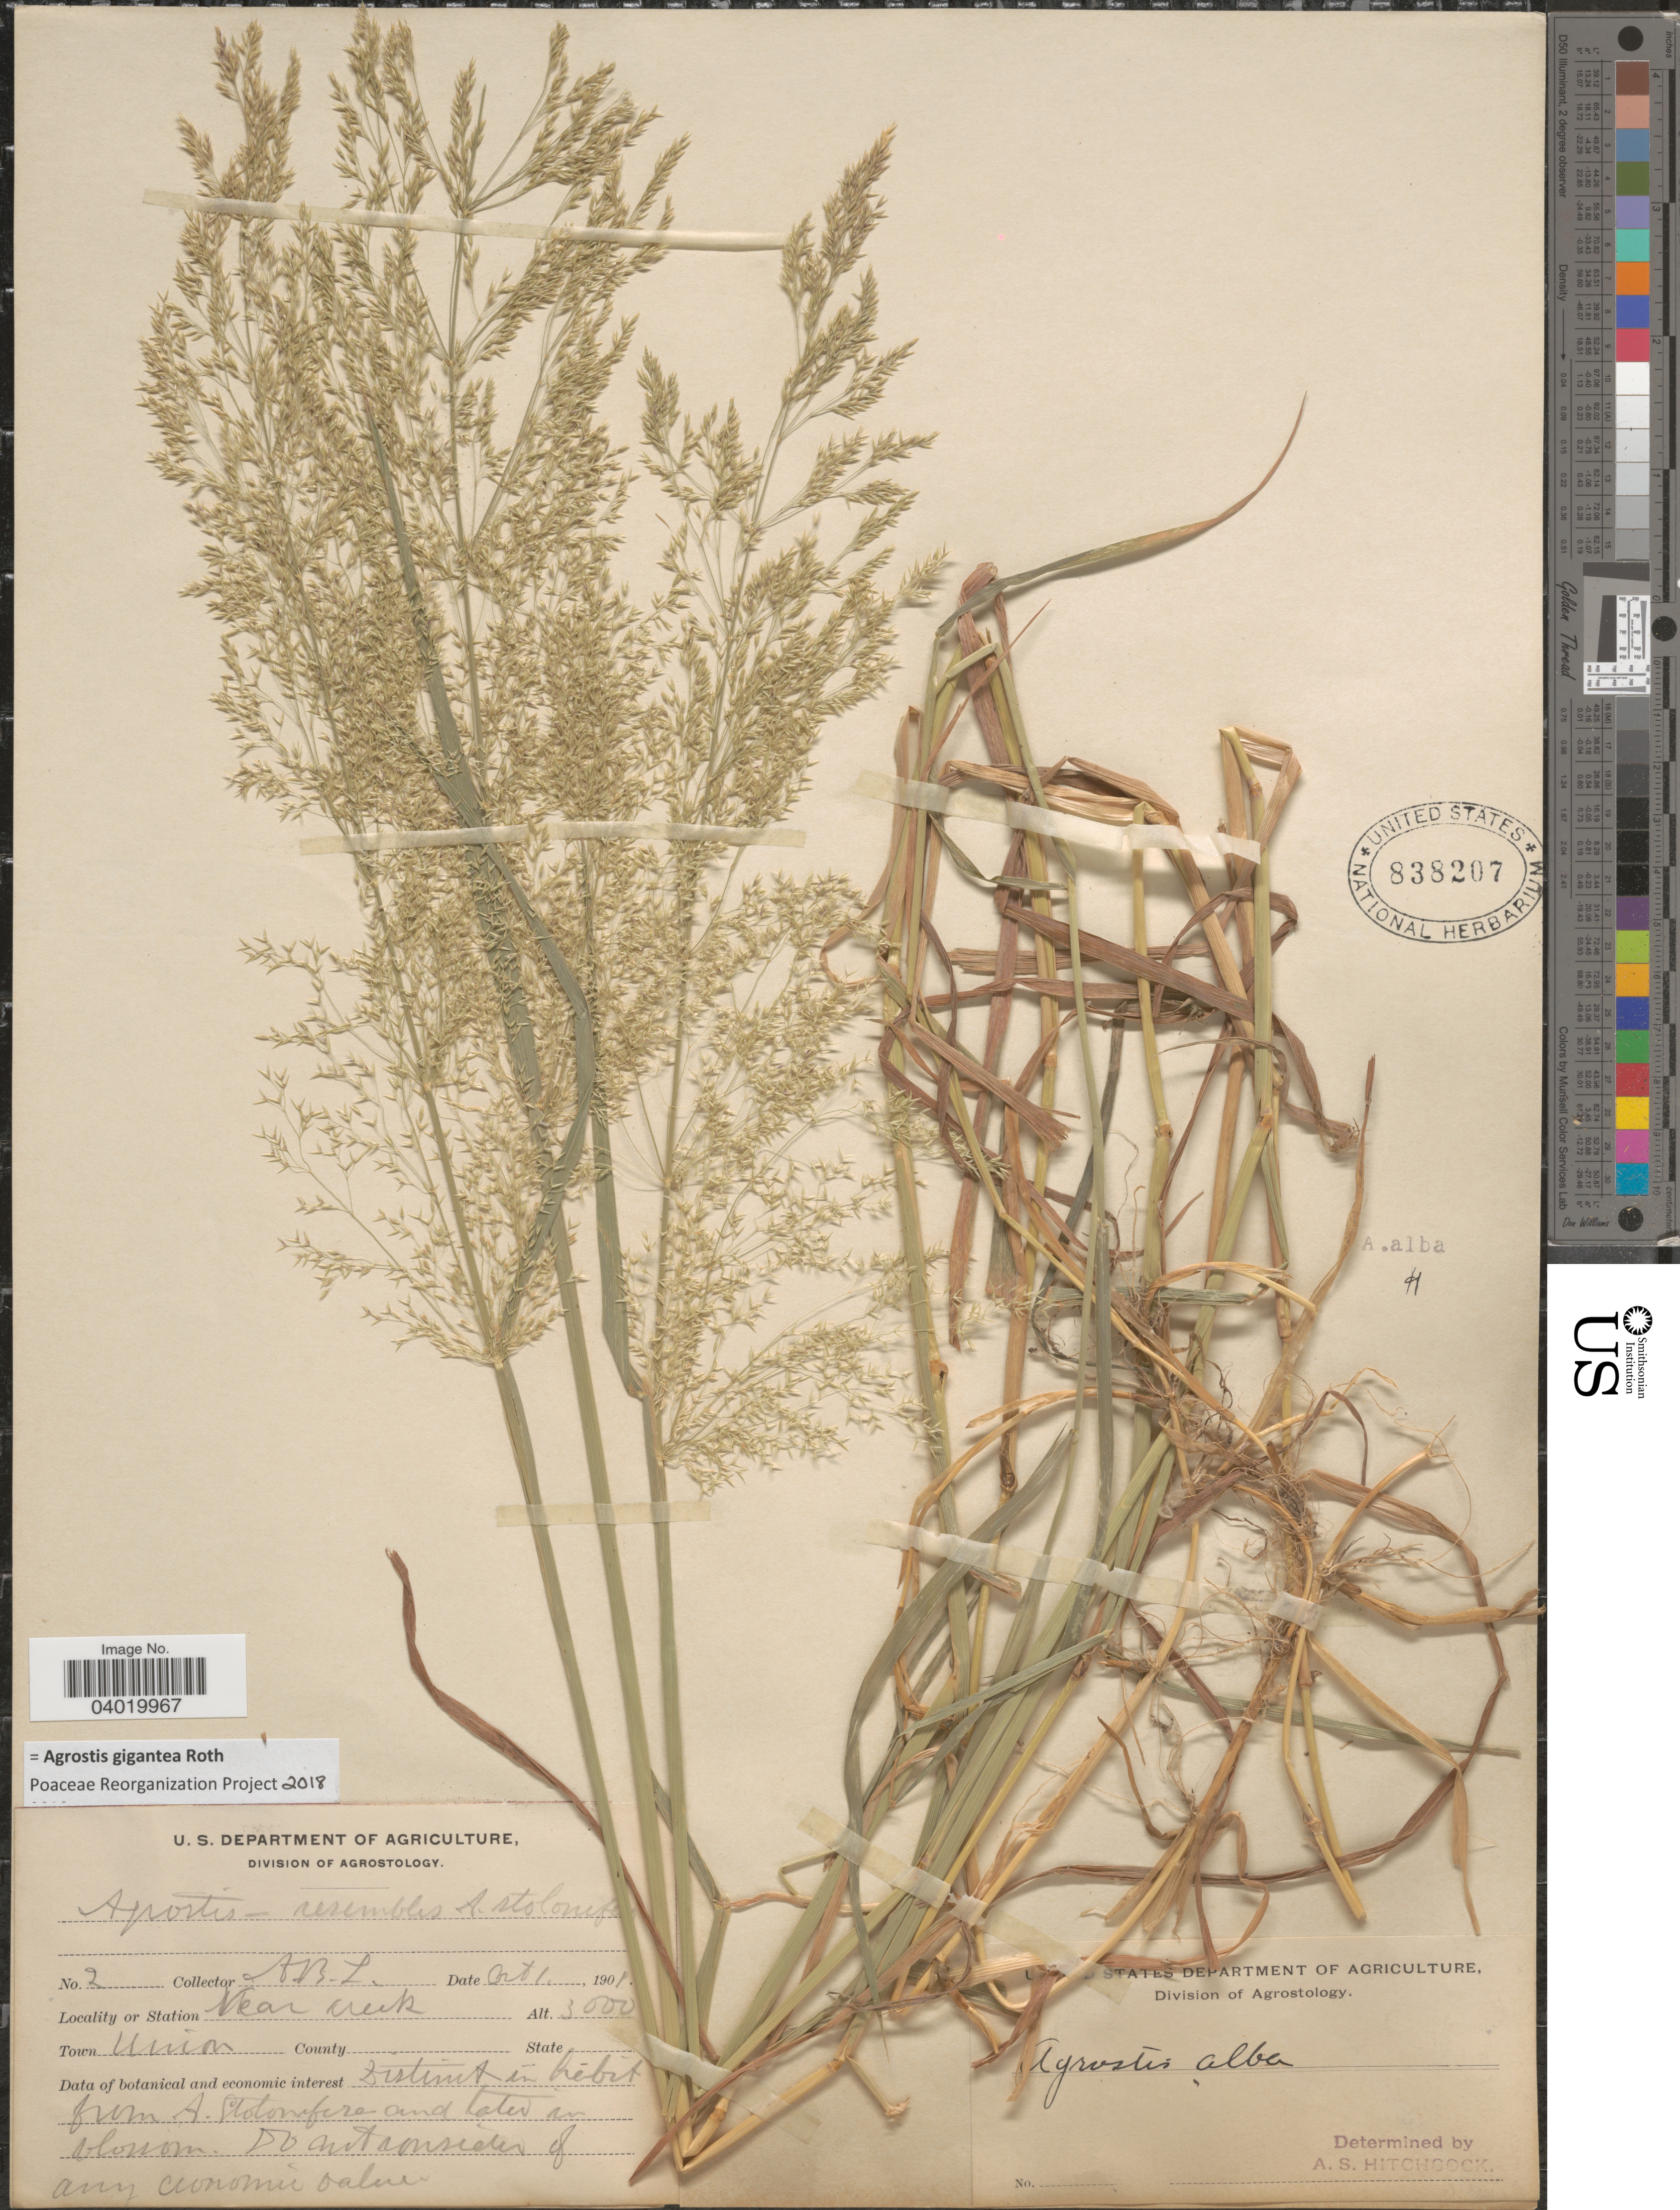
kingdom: Plantae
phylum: Tracheophyta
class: Liliopsida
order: Poales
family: Poaceae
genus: Agrostis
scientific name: Agrostis gigantea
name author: Roth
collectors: A. Leckenby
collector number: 2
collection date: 1901-10-01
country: United States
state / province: Oregon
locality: Station Near creek. Town Union.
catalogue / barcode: US 838207